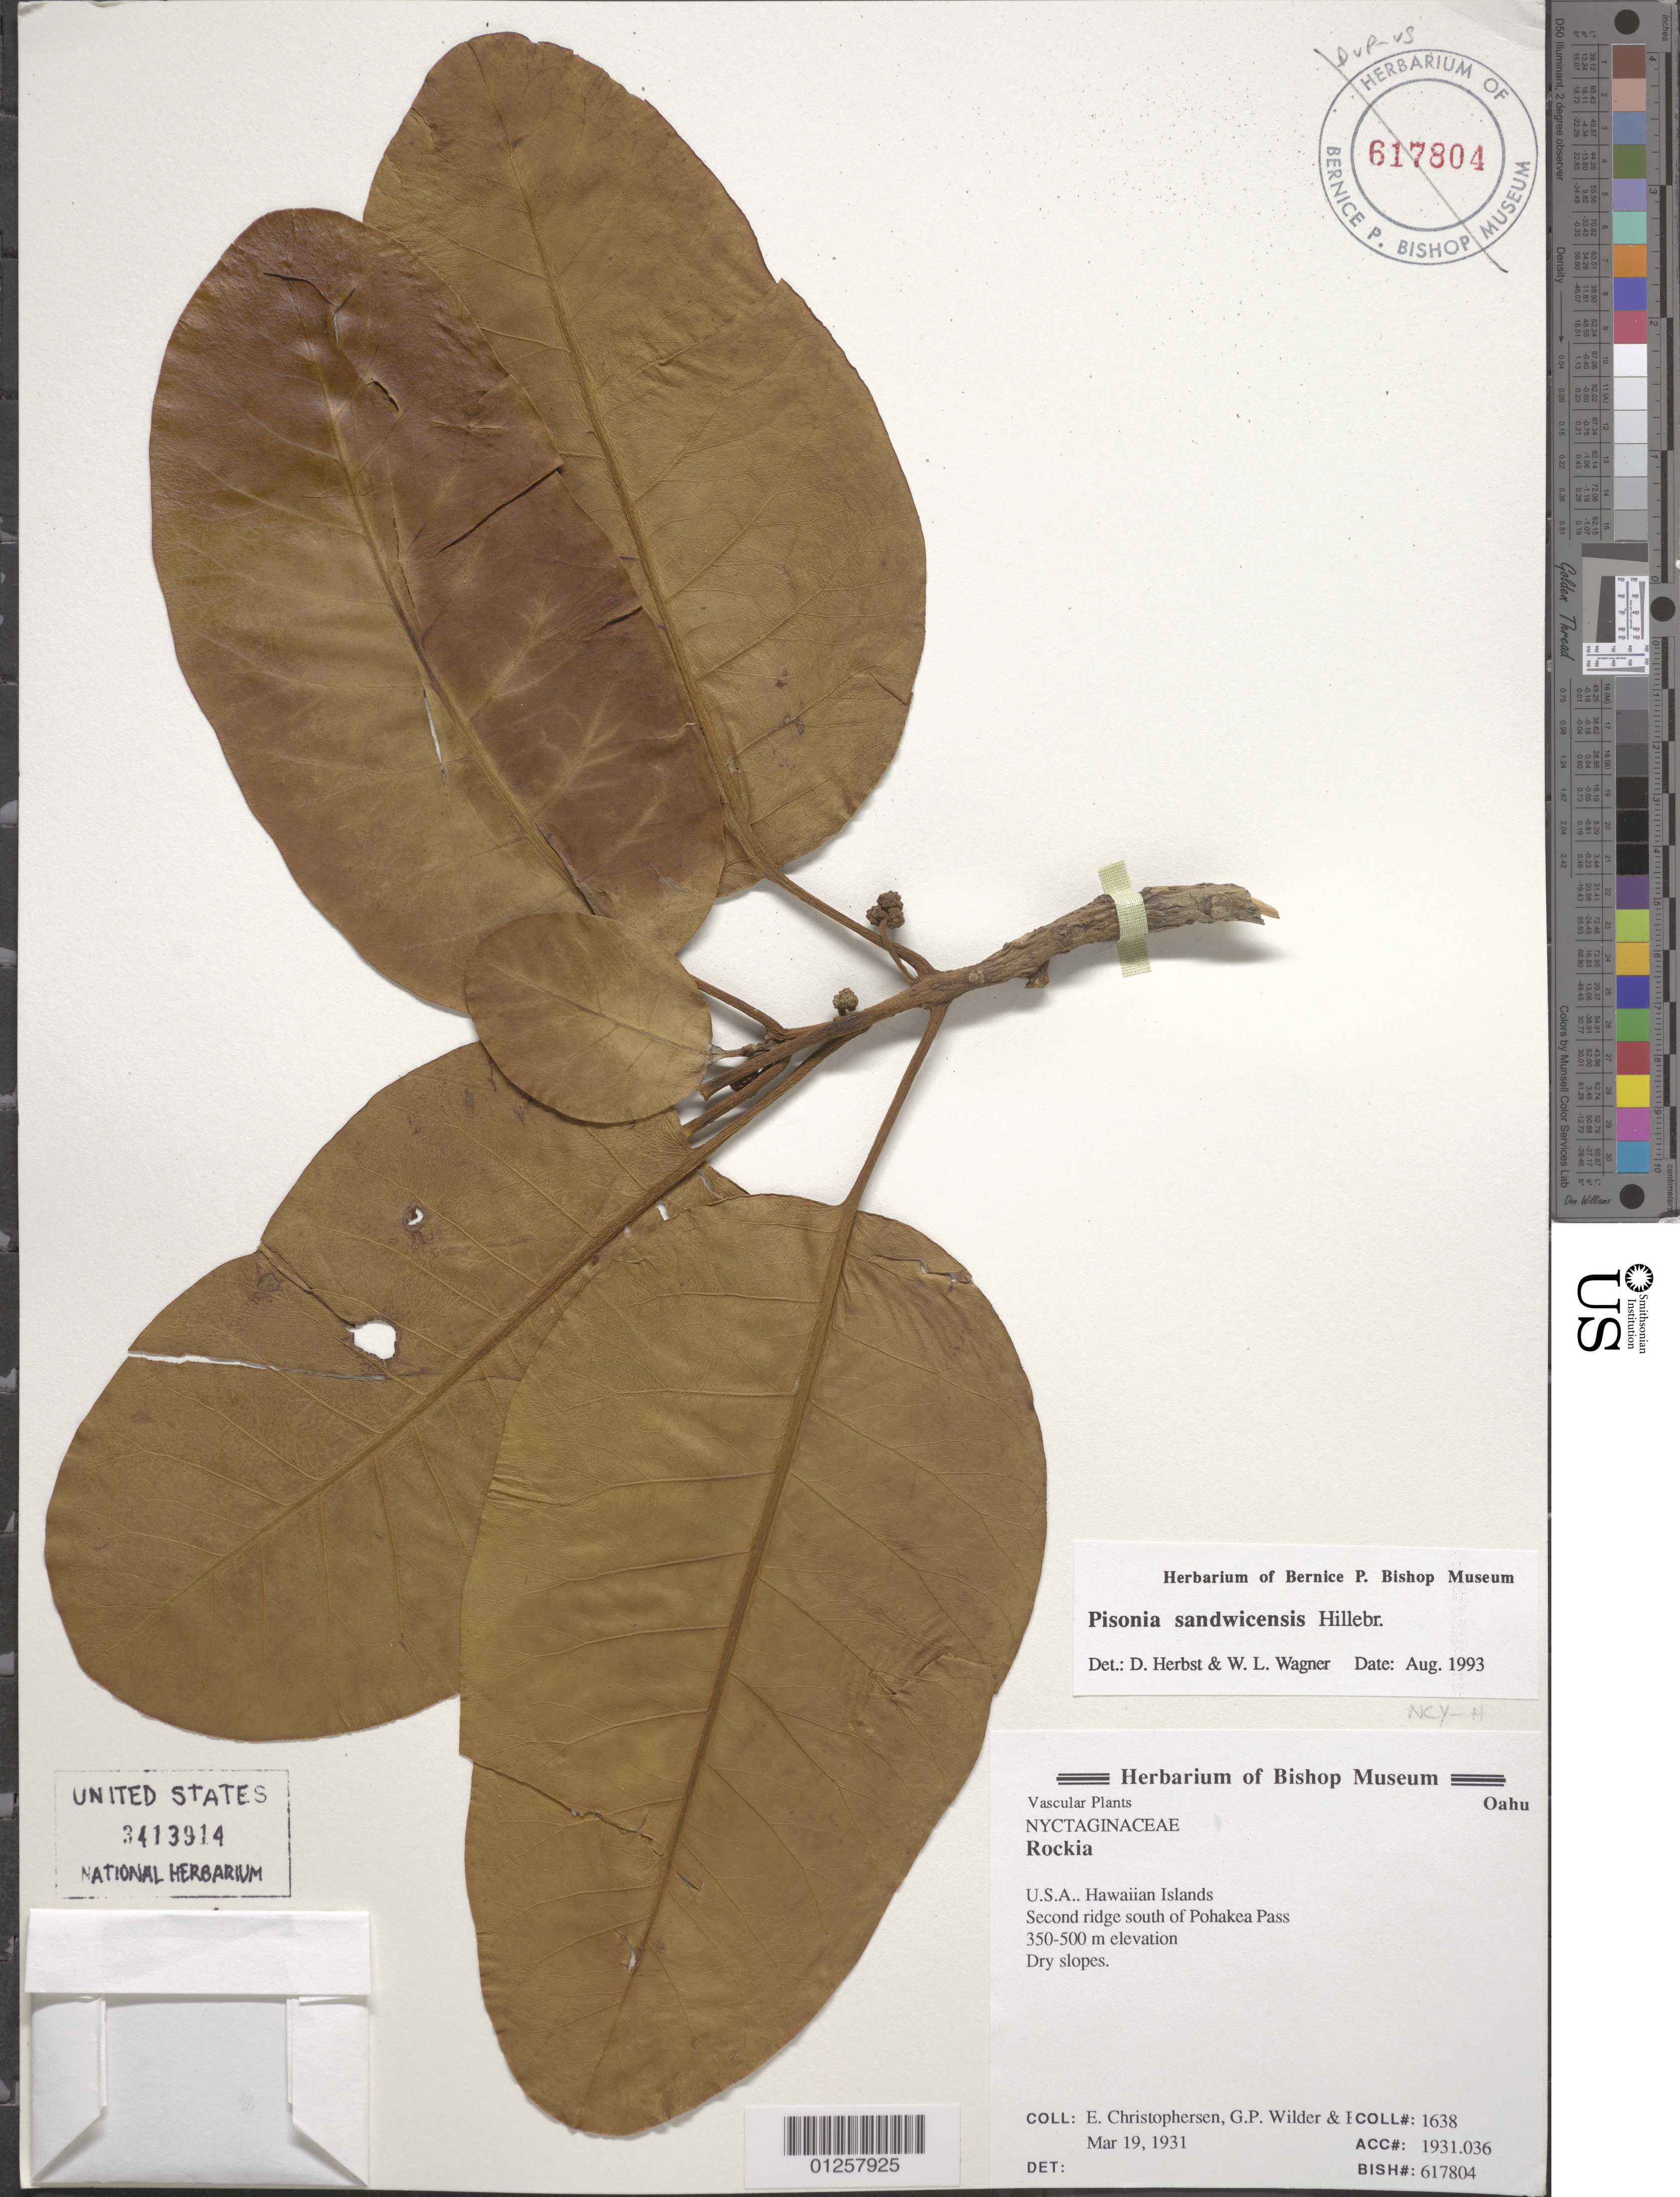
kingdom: Plantae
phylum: Tracheophyta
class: Magnoliopsida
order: Caryophyllales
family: Nyctaginaceae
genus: Rockia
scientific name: Rockia sandwicensis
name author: (Hillebr.) Heimerl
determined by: Wagner, W. L., (BOT), Smithsonian Institution - National Museum of Natural History (UNITED STATES)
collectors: E. Christophersen & G. Wilder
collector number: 1638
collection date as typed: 19 Mar 1931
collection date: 1931-03-19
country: United States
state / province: Hawaii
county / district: Honolulu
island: Oahu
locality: Second ridge S of Pohakea Pass.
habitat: Dry slopes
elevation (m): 350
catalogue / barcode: US 3413914